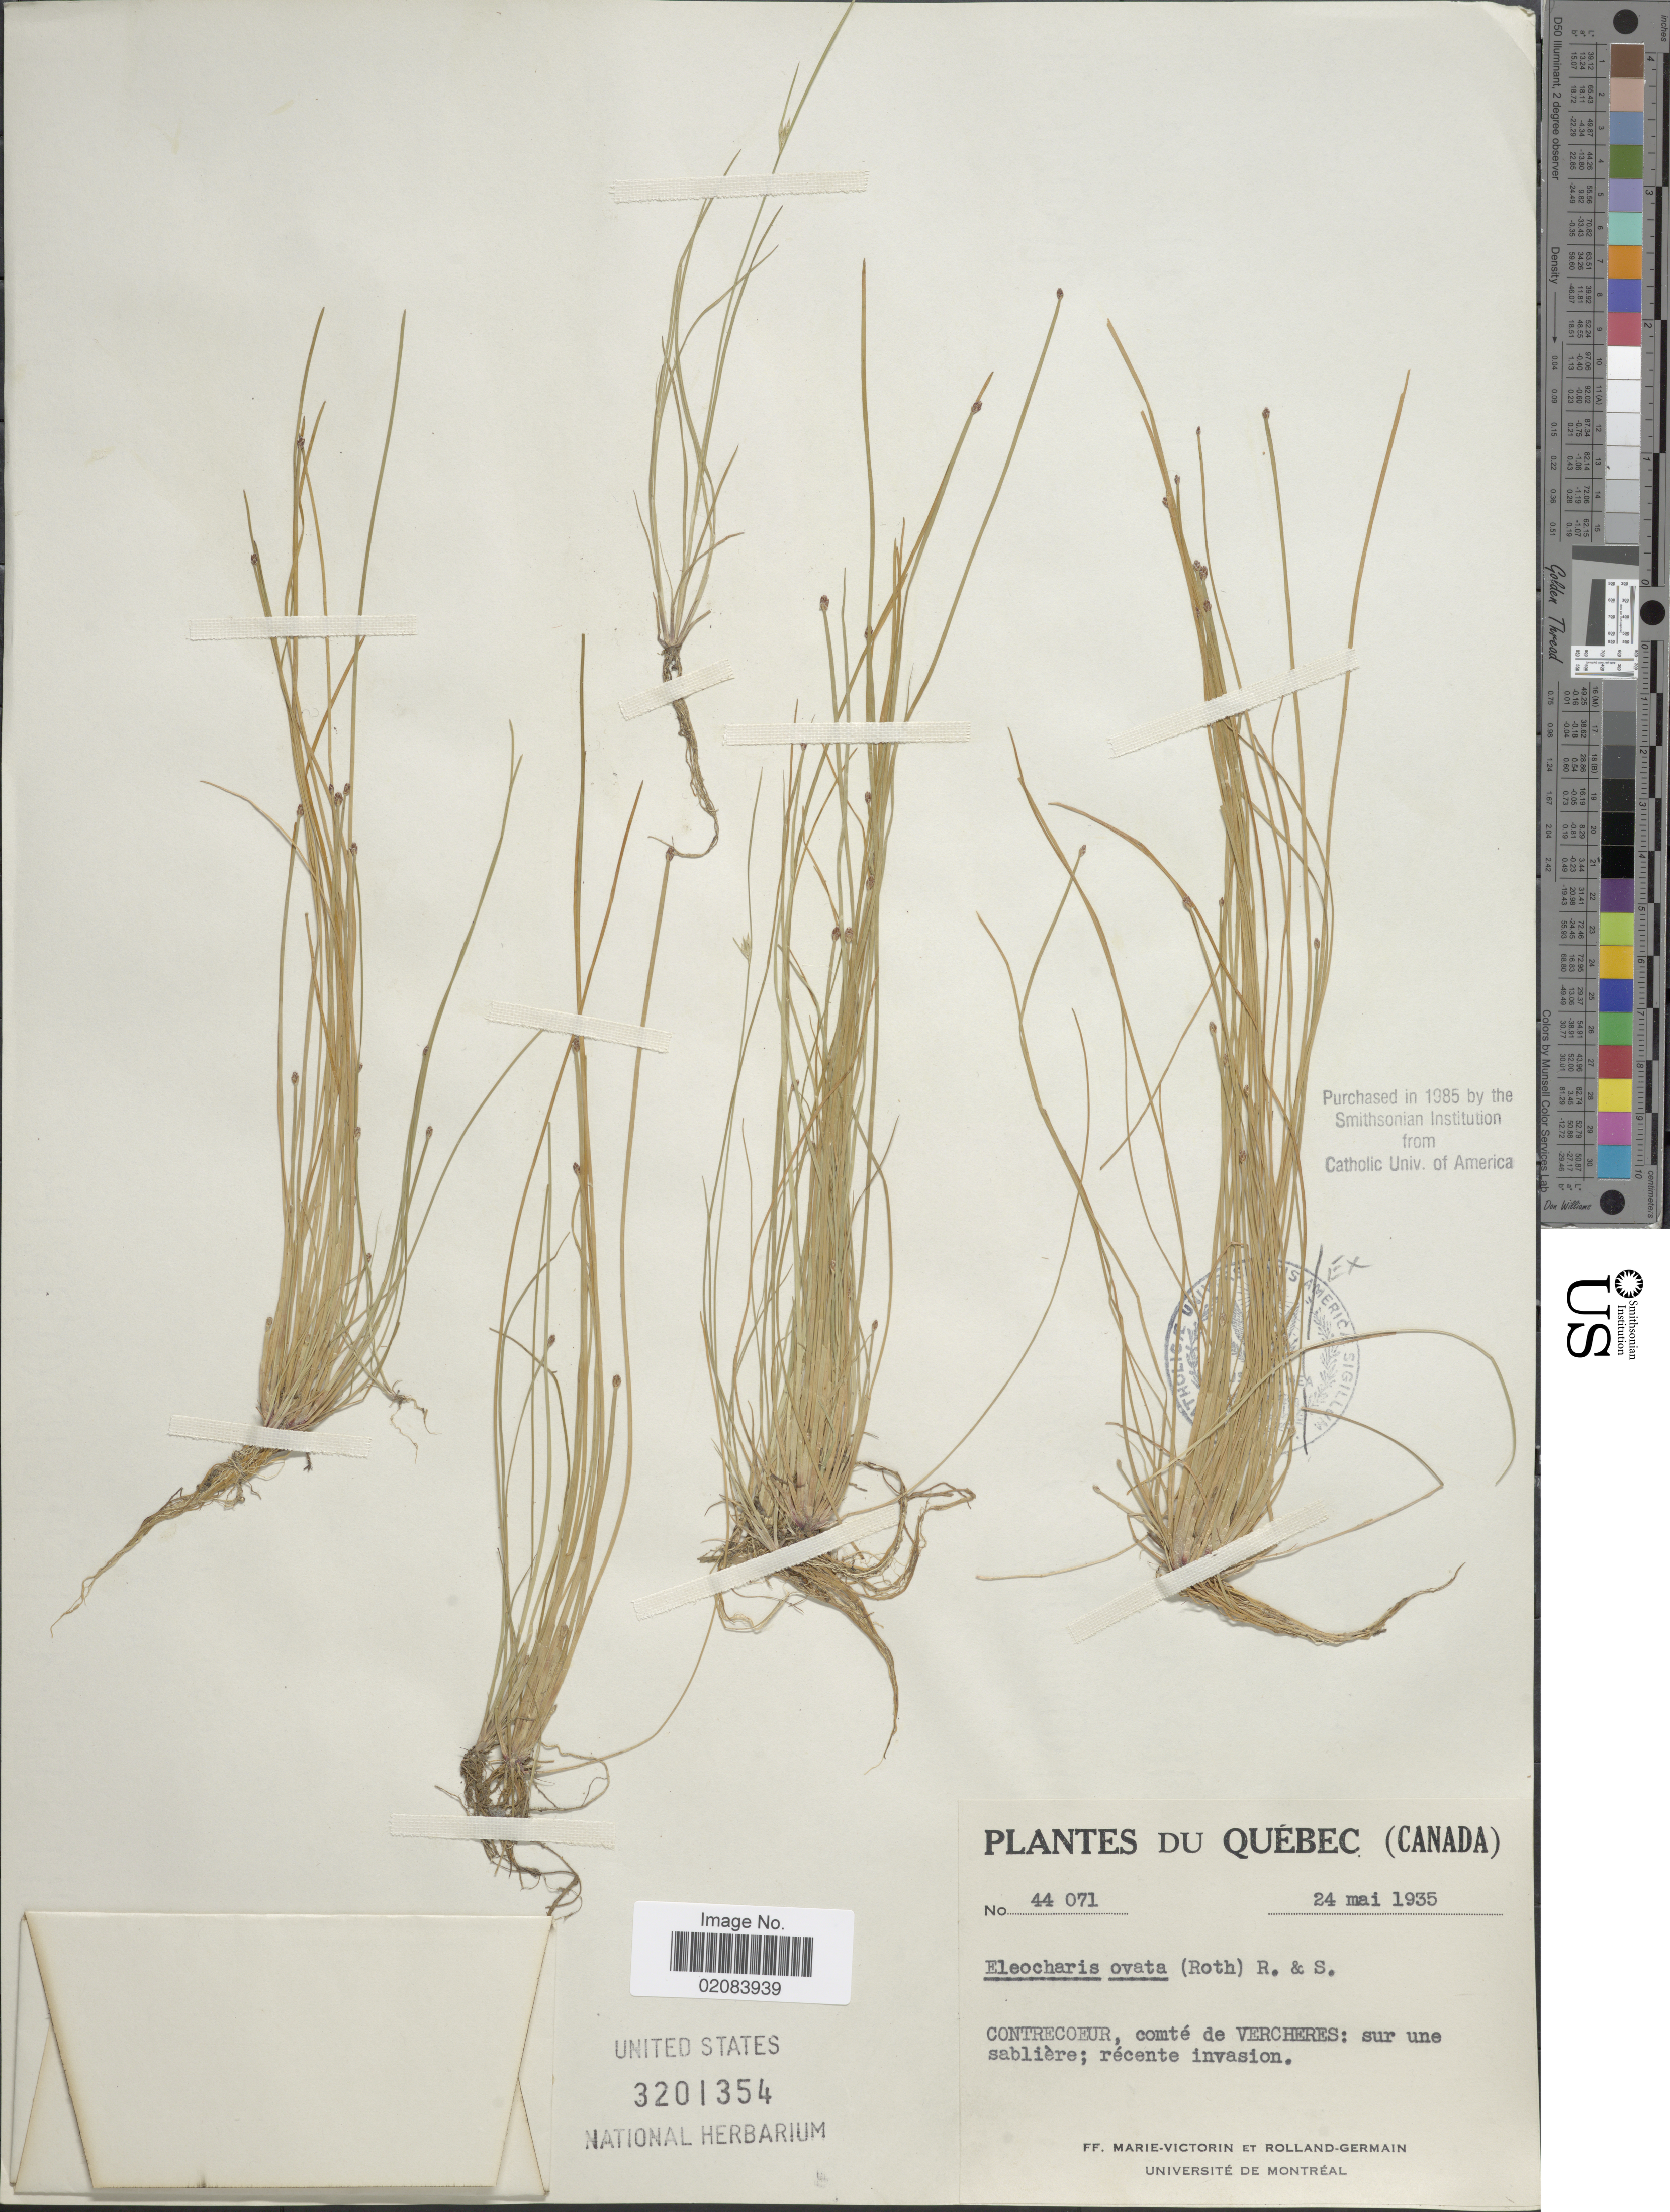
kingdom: Plantae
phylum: Tracheophyta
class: Liliopsida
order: Poales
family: Cyperaceae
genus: Eleocharis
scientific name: Eleocharis ovata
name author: (Roth) Roem. & Schult.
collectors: F. Marie-Victorin & Rolland-Germain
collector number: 44071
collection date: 1935-05-24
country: Canada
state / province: Quebec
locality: Contrecoeur, comté de Vercheres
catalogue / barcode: US 3201354